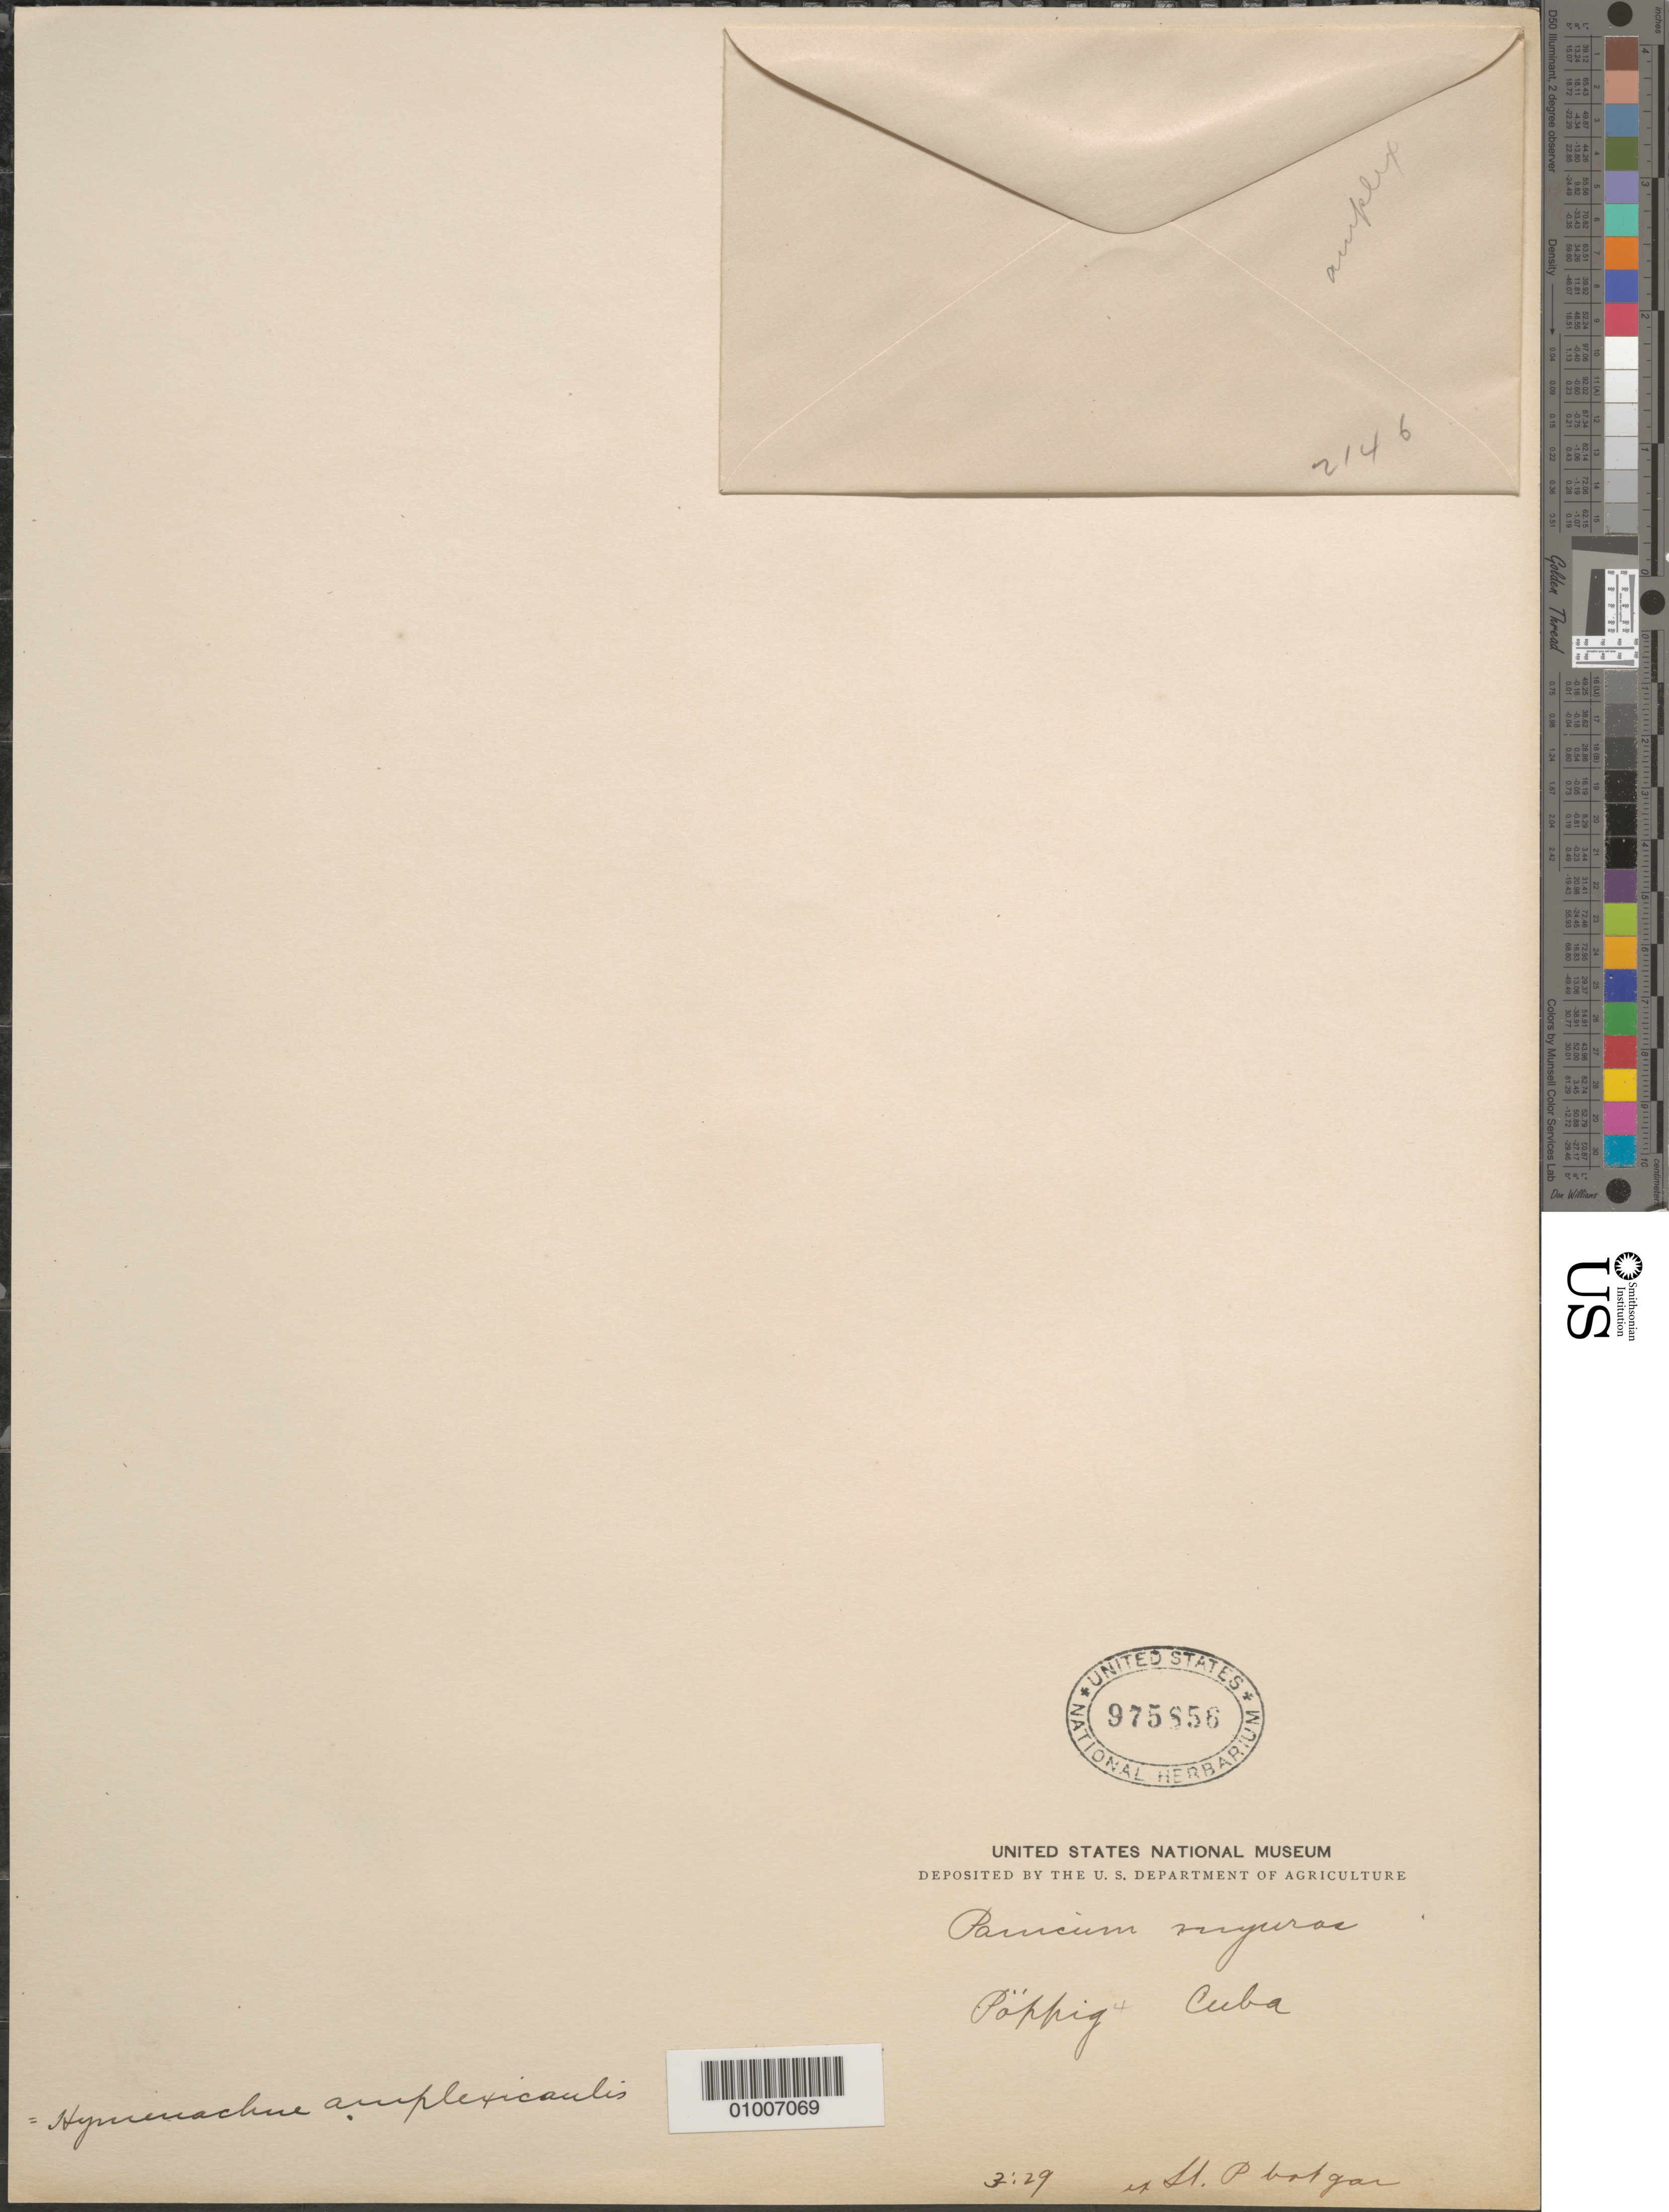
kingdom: Plantae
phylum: Tracheophyta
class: Liliopsida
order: Poales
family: Poaceae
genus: Hymenachne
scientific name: Hymenachne amplexicaulis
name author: (Rudge) Nees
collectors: E. F. Poeppig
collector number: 4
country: Cuba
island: Cuba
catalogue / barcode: US 975851